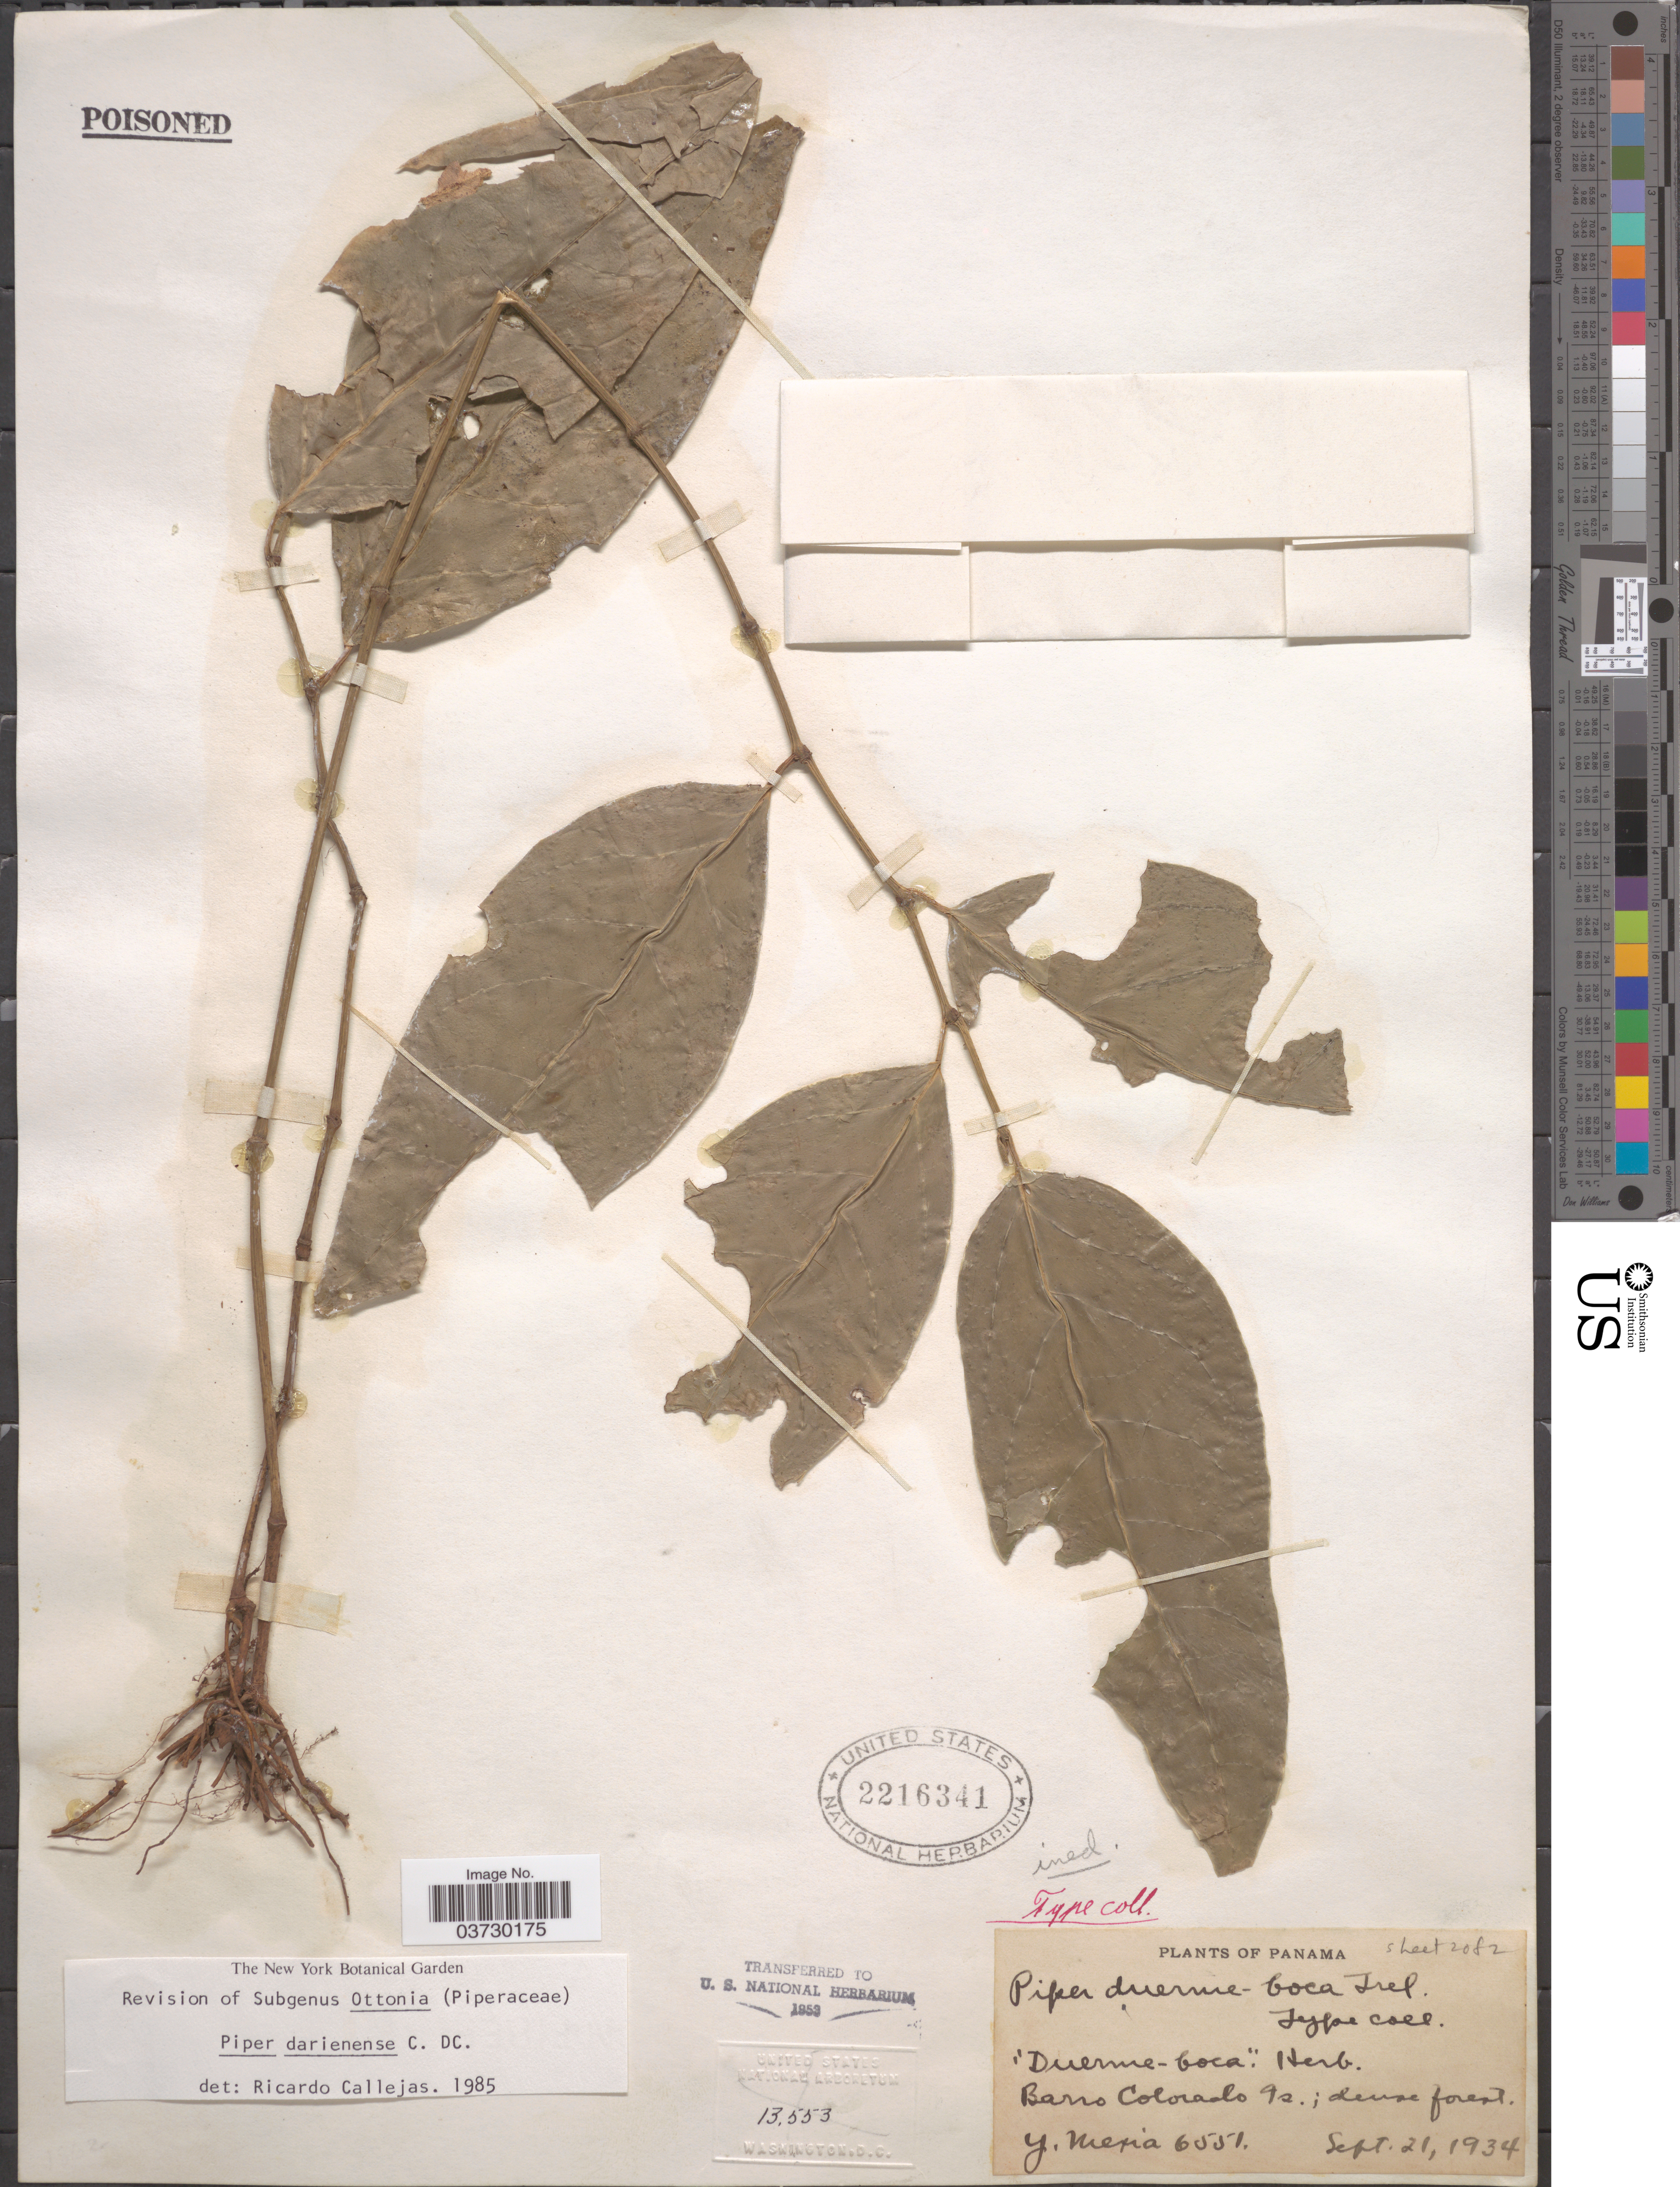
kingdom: Plantae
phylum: Tracheophyta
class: Magnoliopsida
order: Piperales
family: Piperaceae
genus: Piper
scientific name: Piper darienense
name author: C. DC.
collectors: Y. Mexia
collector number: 6551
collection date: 1934-09-21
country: Panama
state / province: Panamá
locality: Barro Colorado Is.; dense forest.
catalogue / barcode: US 2216341